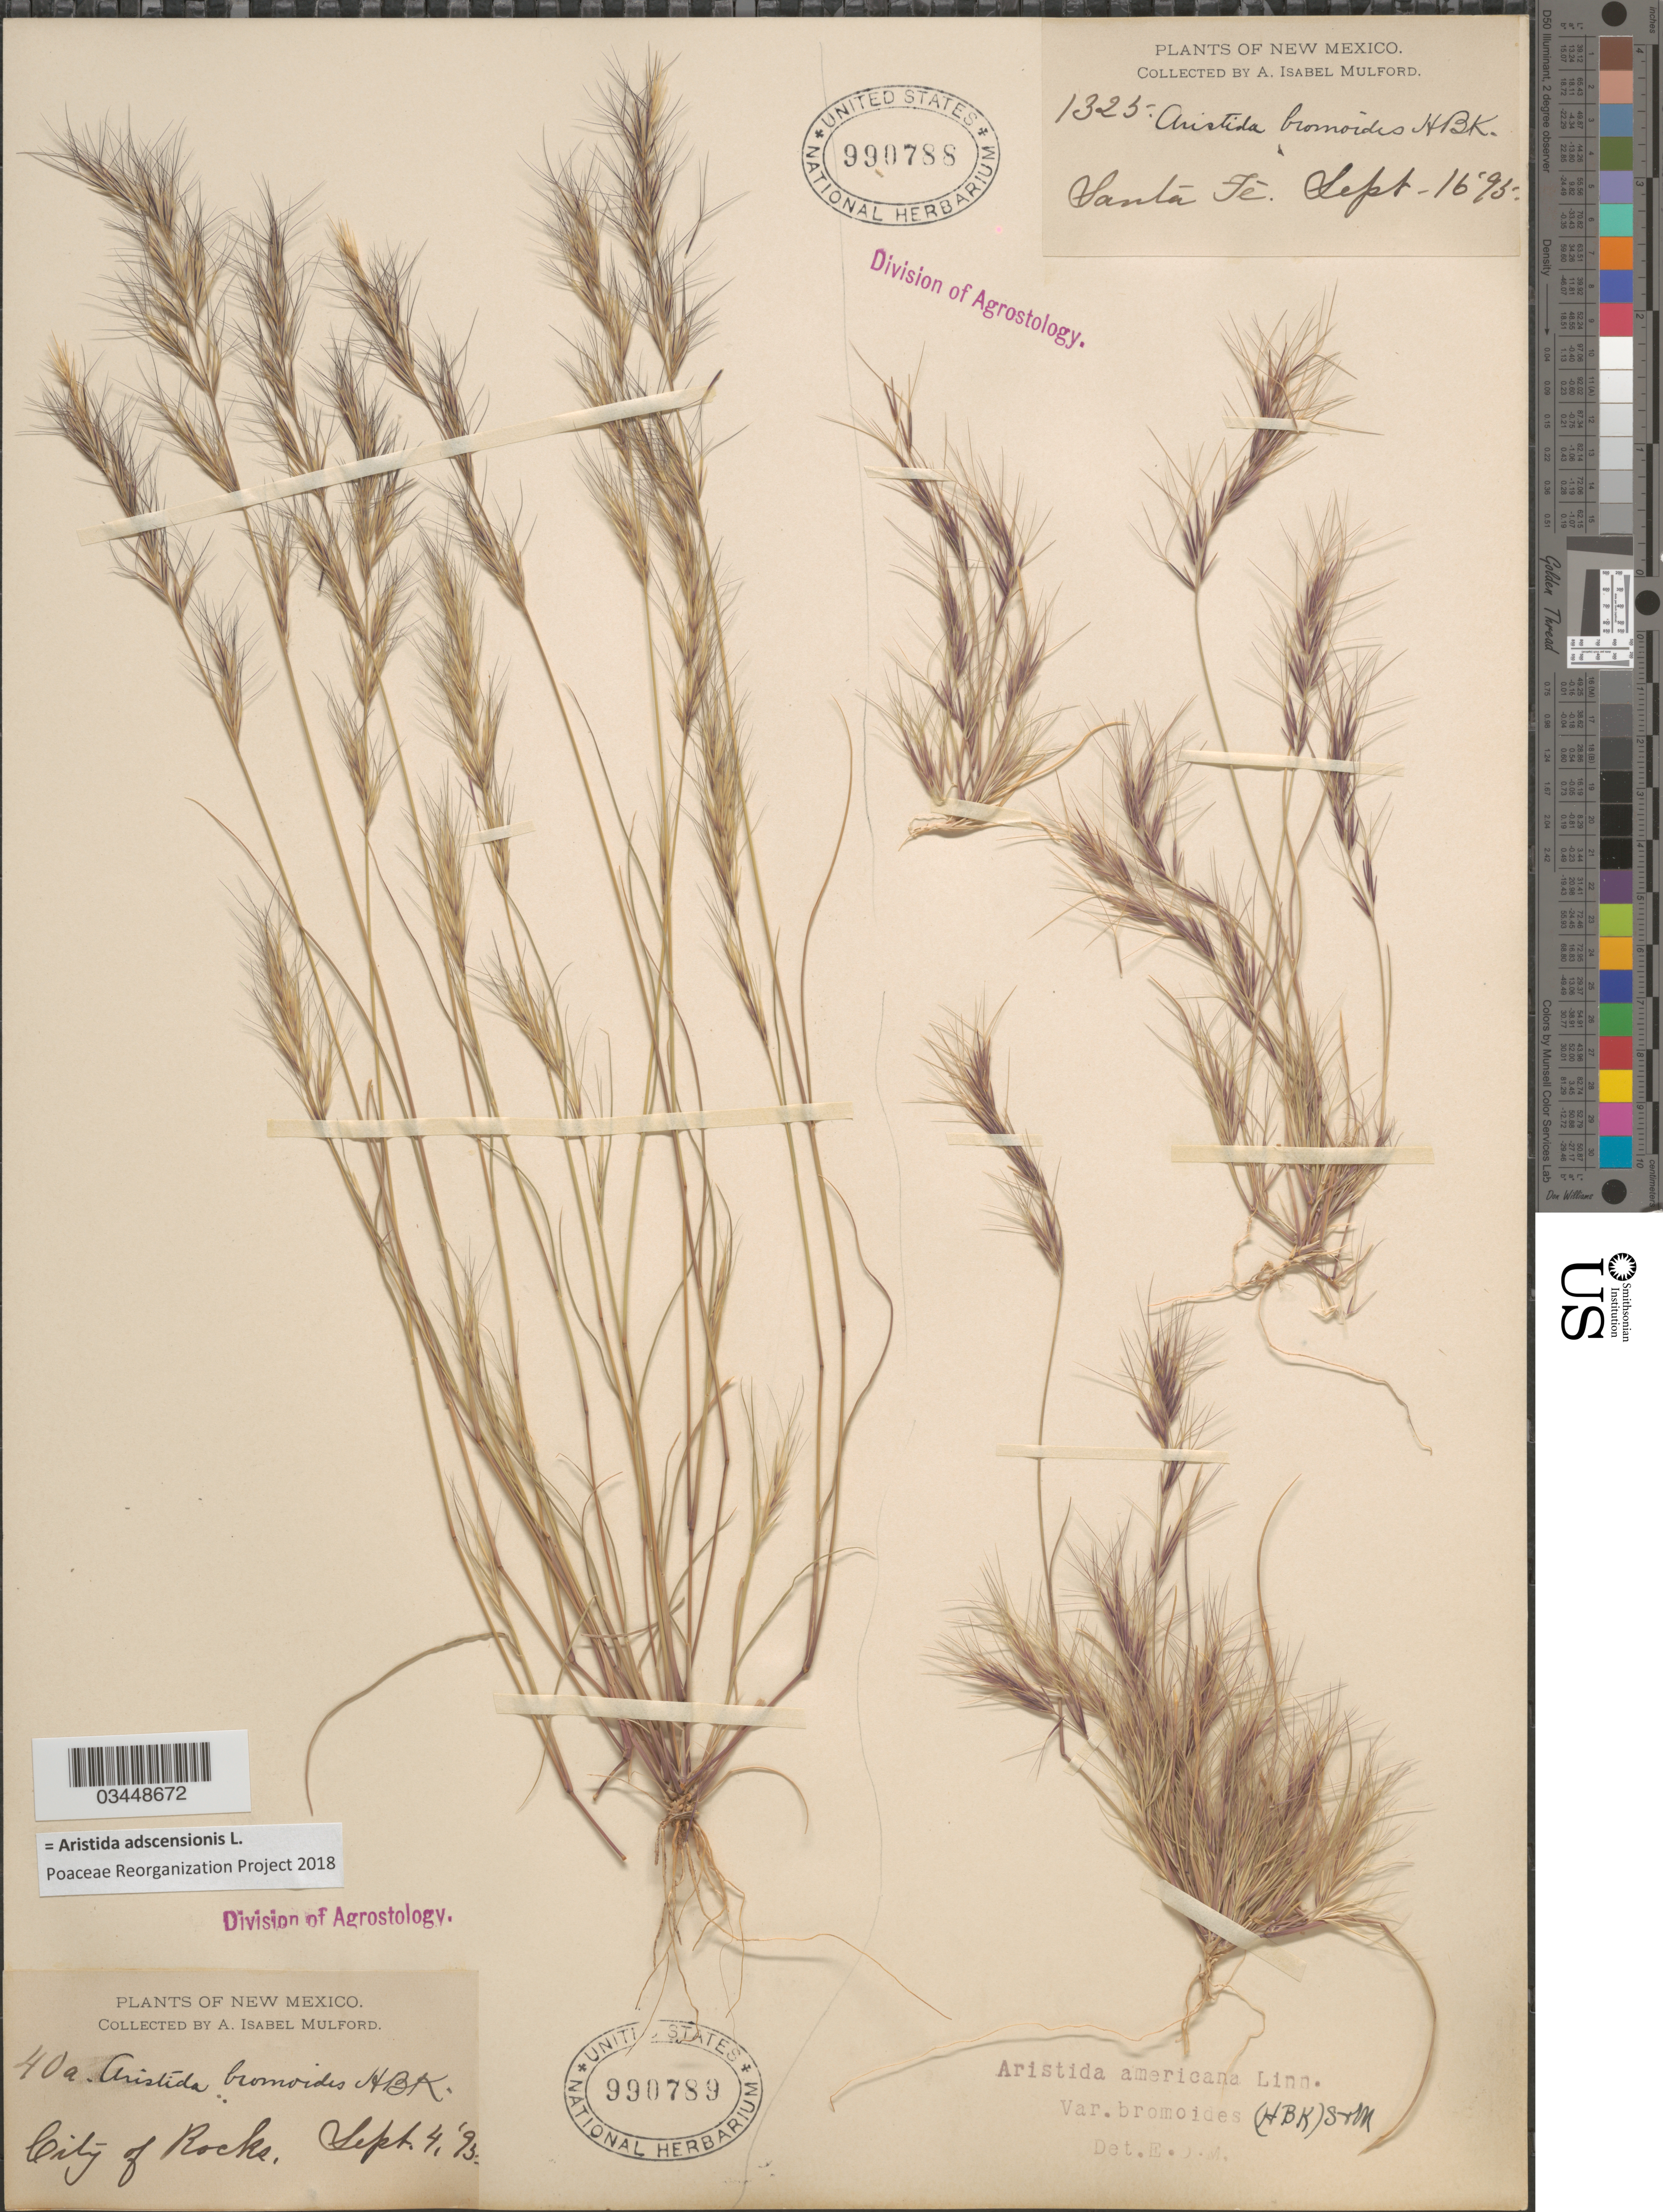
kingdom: Plantae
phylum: Tracheophyta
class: Liliopsida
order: Poales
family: Poaceae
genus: Aristida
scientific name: Aristida adscensionis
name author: L.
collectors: A. Mulford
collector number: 40a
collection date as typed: Transcribed d/m/y: 4/9/95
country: United States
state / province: New Mexico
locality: City of Rocks.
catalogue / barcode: US 990789